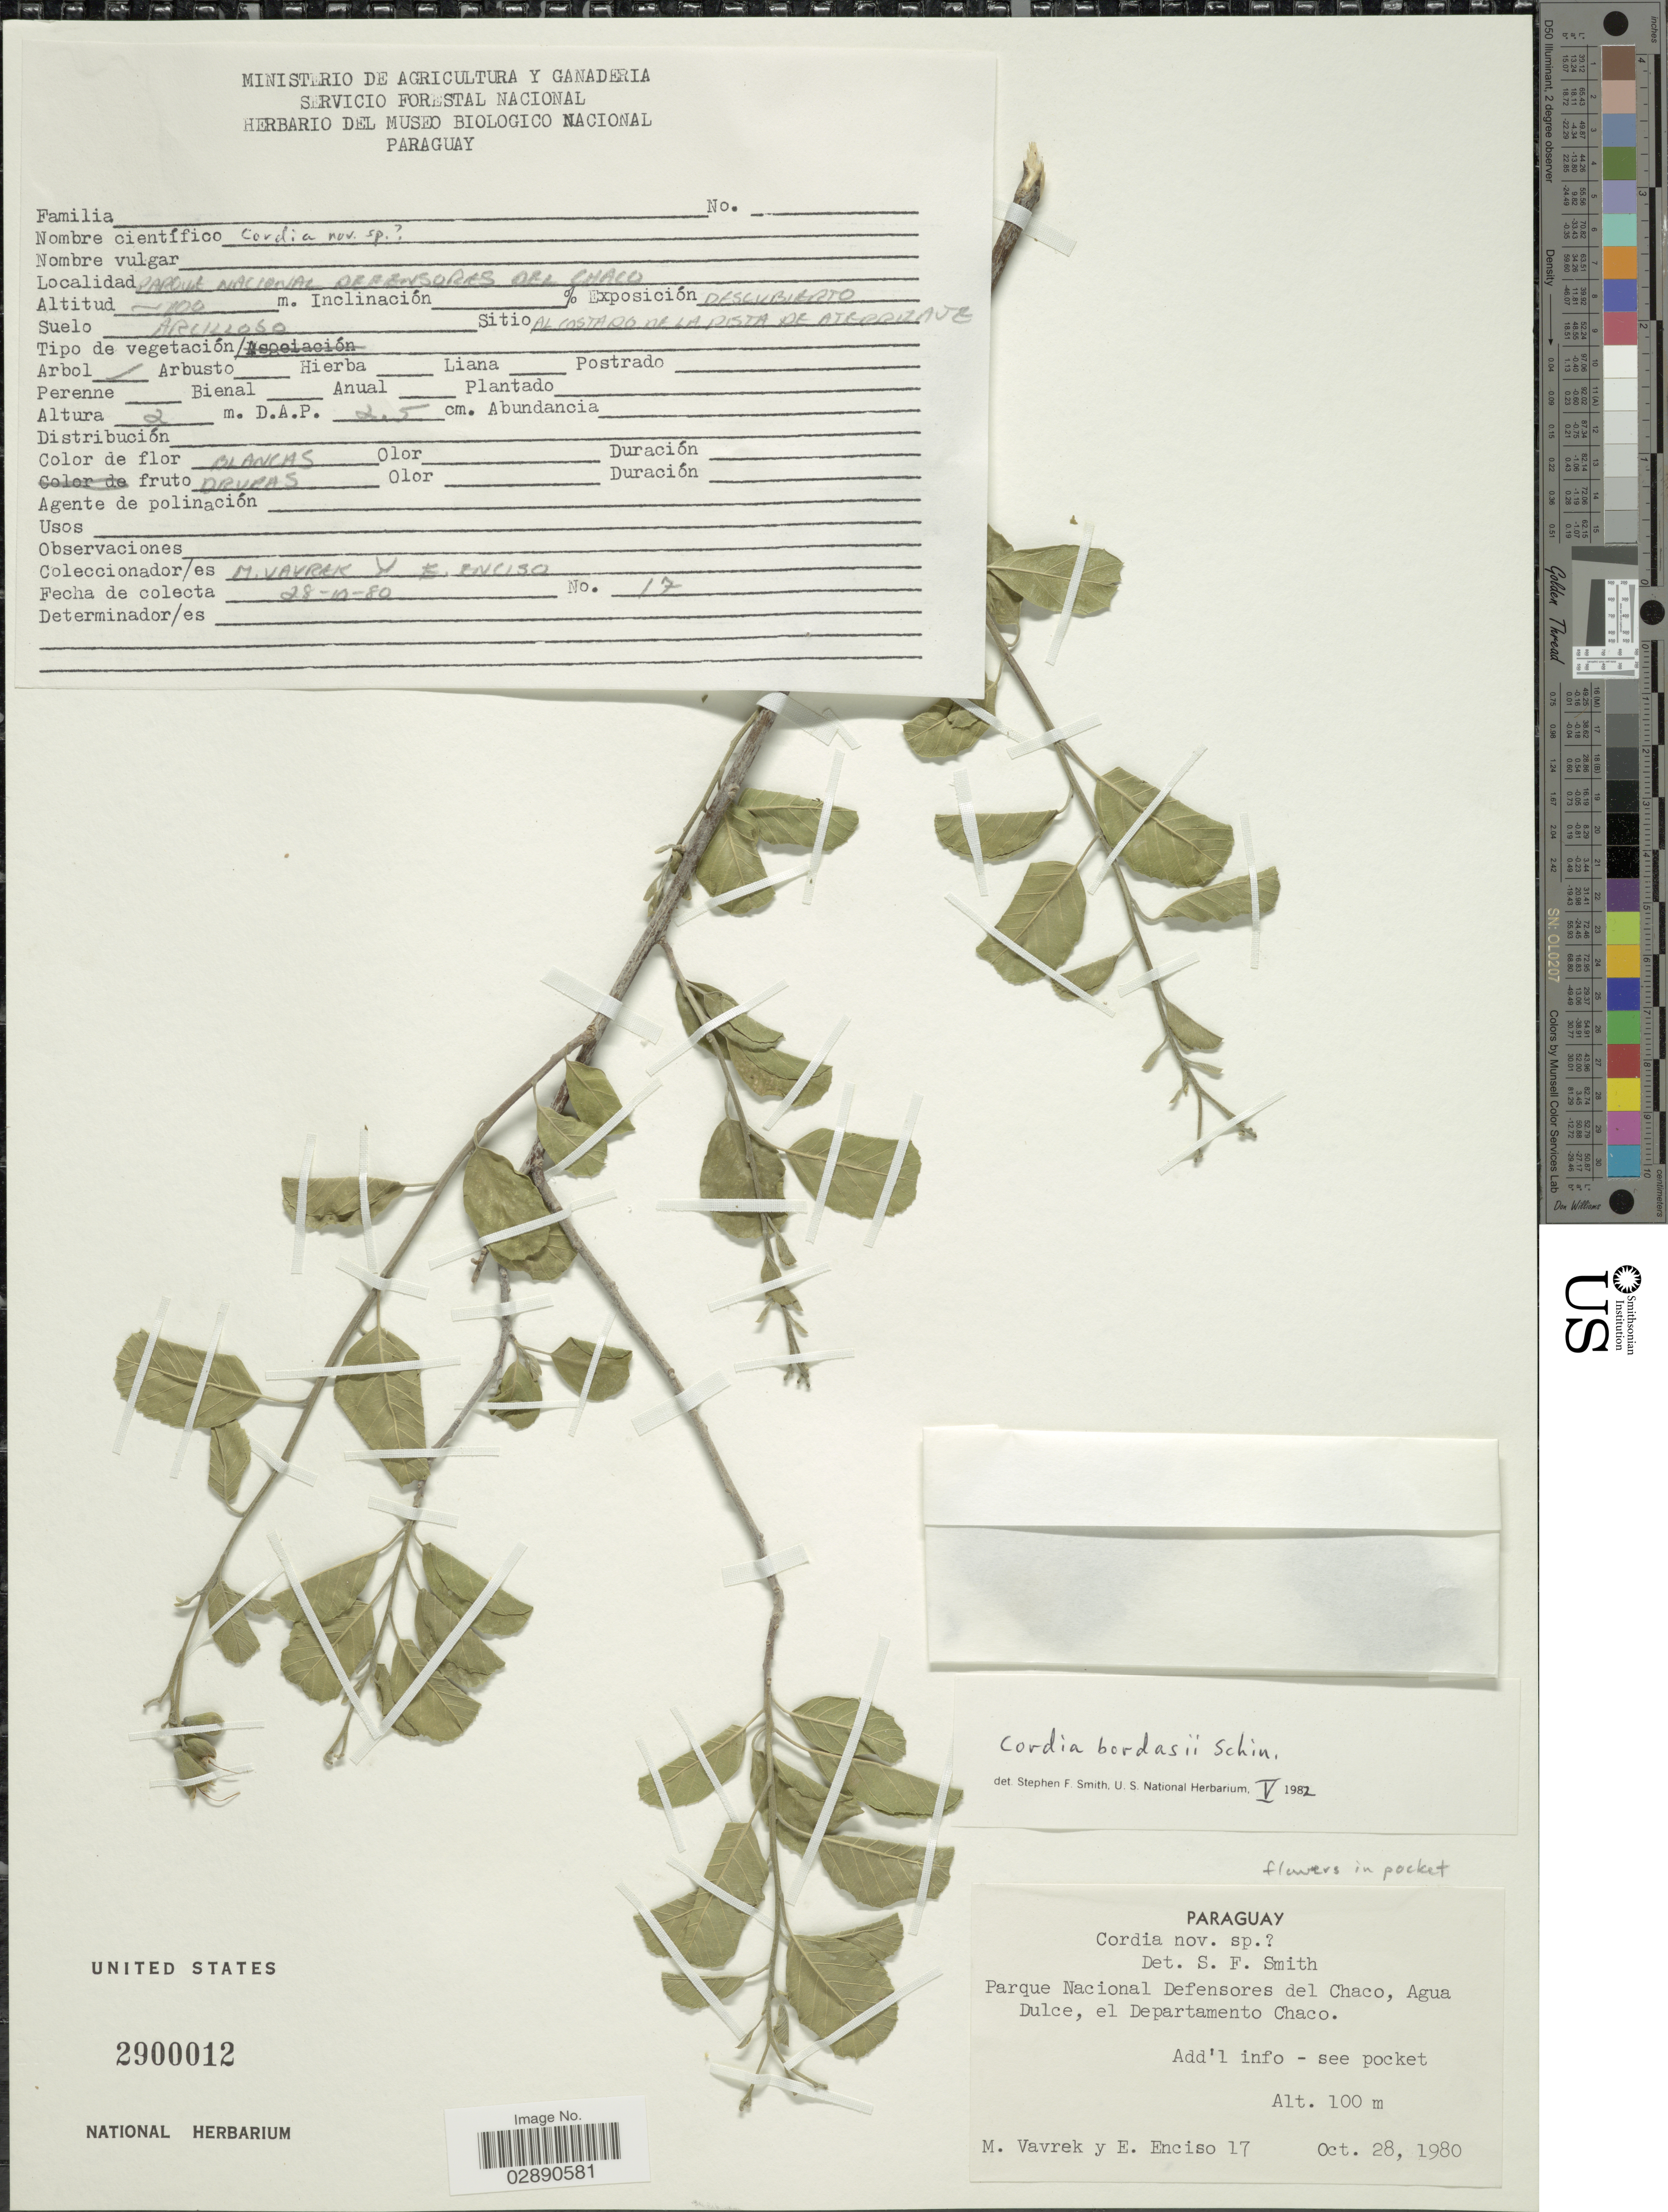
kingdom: Plantae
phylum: Tracheophyta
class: Magnoliopsida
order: Boraginales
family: Cordiaceae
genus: Cordia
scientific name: Cordia bordasii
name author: Schinini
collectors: M. Vavrek & E. Enciso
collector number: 17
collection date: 1980-10-28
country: Paraguay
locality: Parque Nacional Defensores del Chaco, Agua Dulce, el Departamento Chaco.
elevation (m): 100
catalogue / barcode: US 2900012